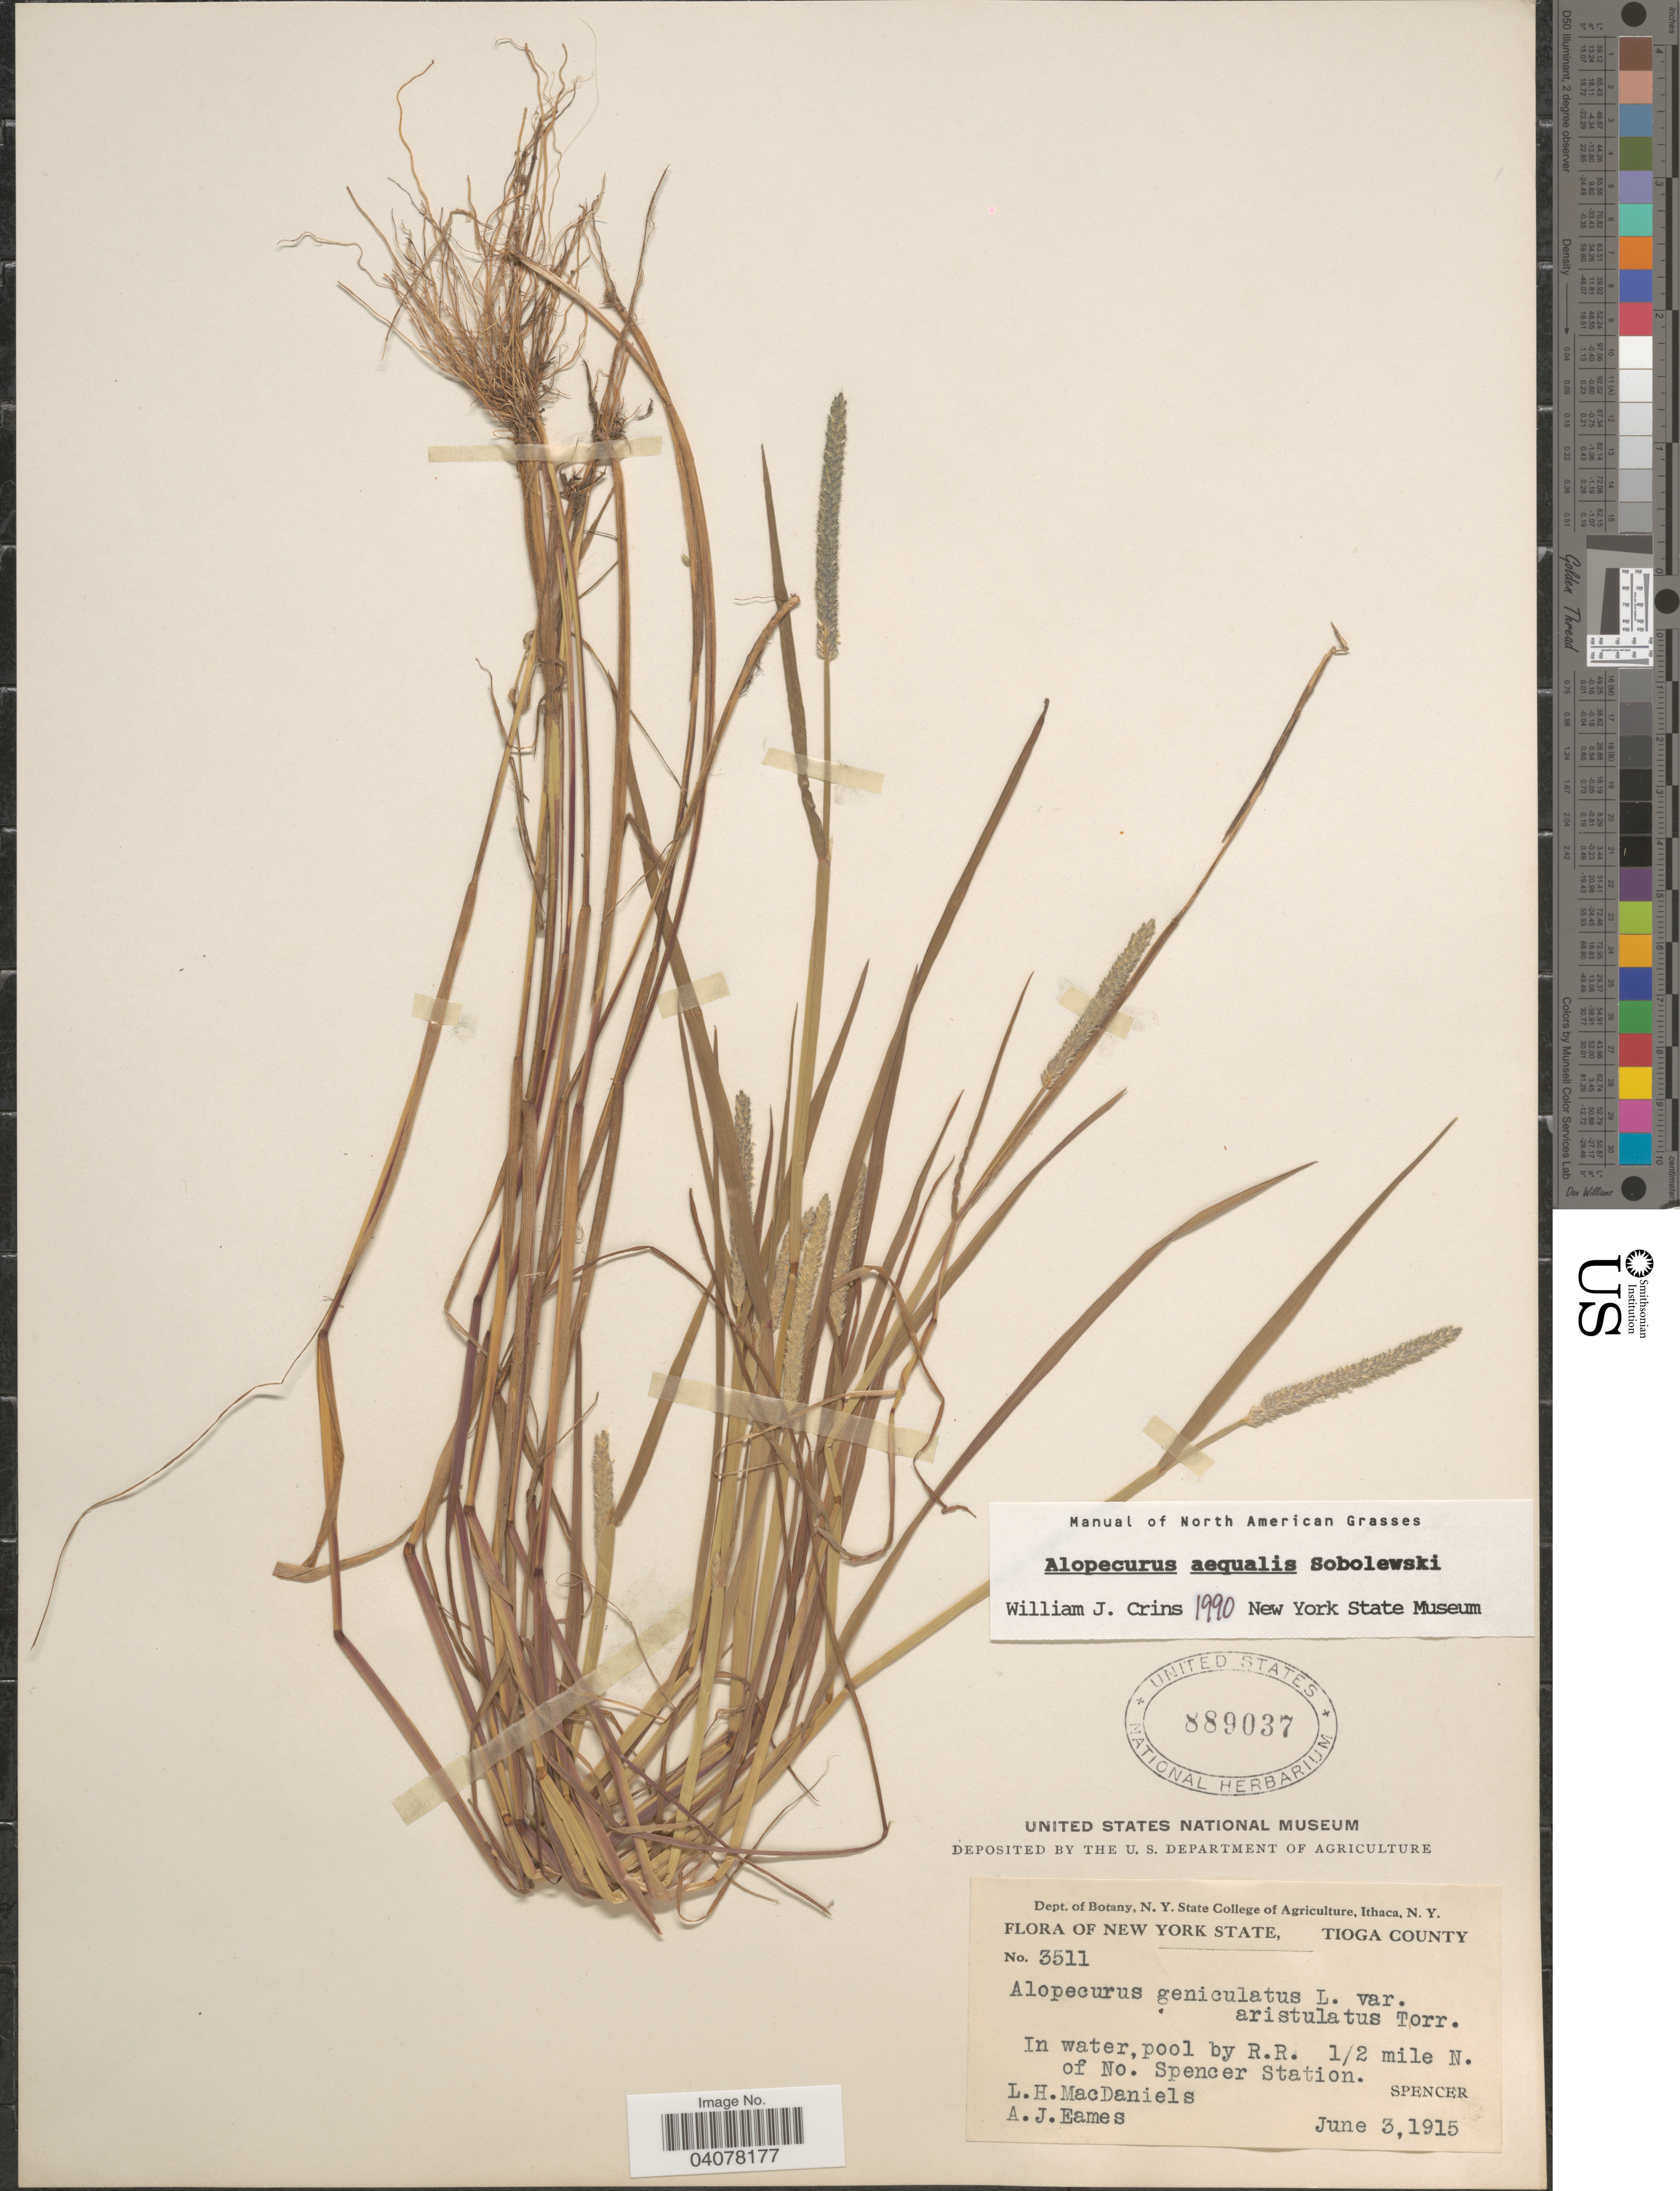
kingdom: Plantae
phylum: Tracheophyta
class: Liliopsida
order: Poales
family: Poaceae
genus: Alopecurus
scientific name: Alopecurus aequalis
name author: Sobol.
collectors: L. H. MacDaniels & A. J. Eames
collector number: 3511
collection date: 1915-06-03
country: United States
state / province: New York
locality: Tioga County. In water, pool by R.R. ½ mile N. of No. Spencer Station. Spencer.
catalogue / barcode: US 889037